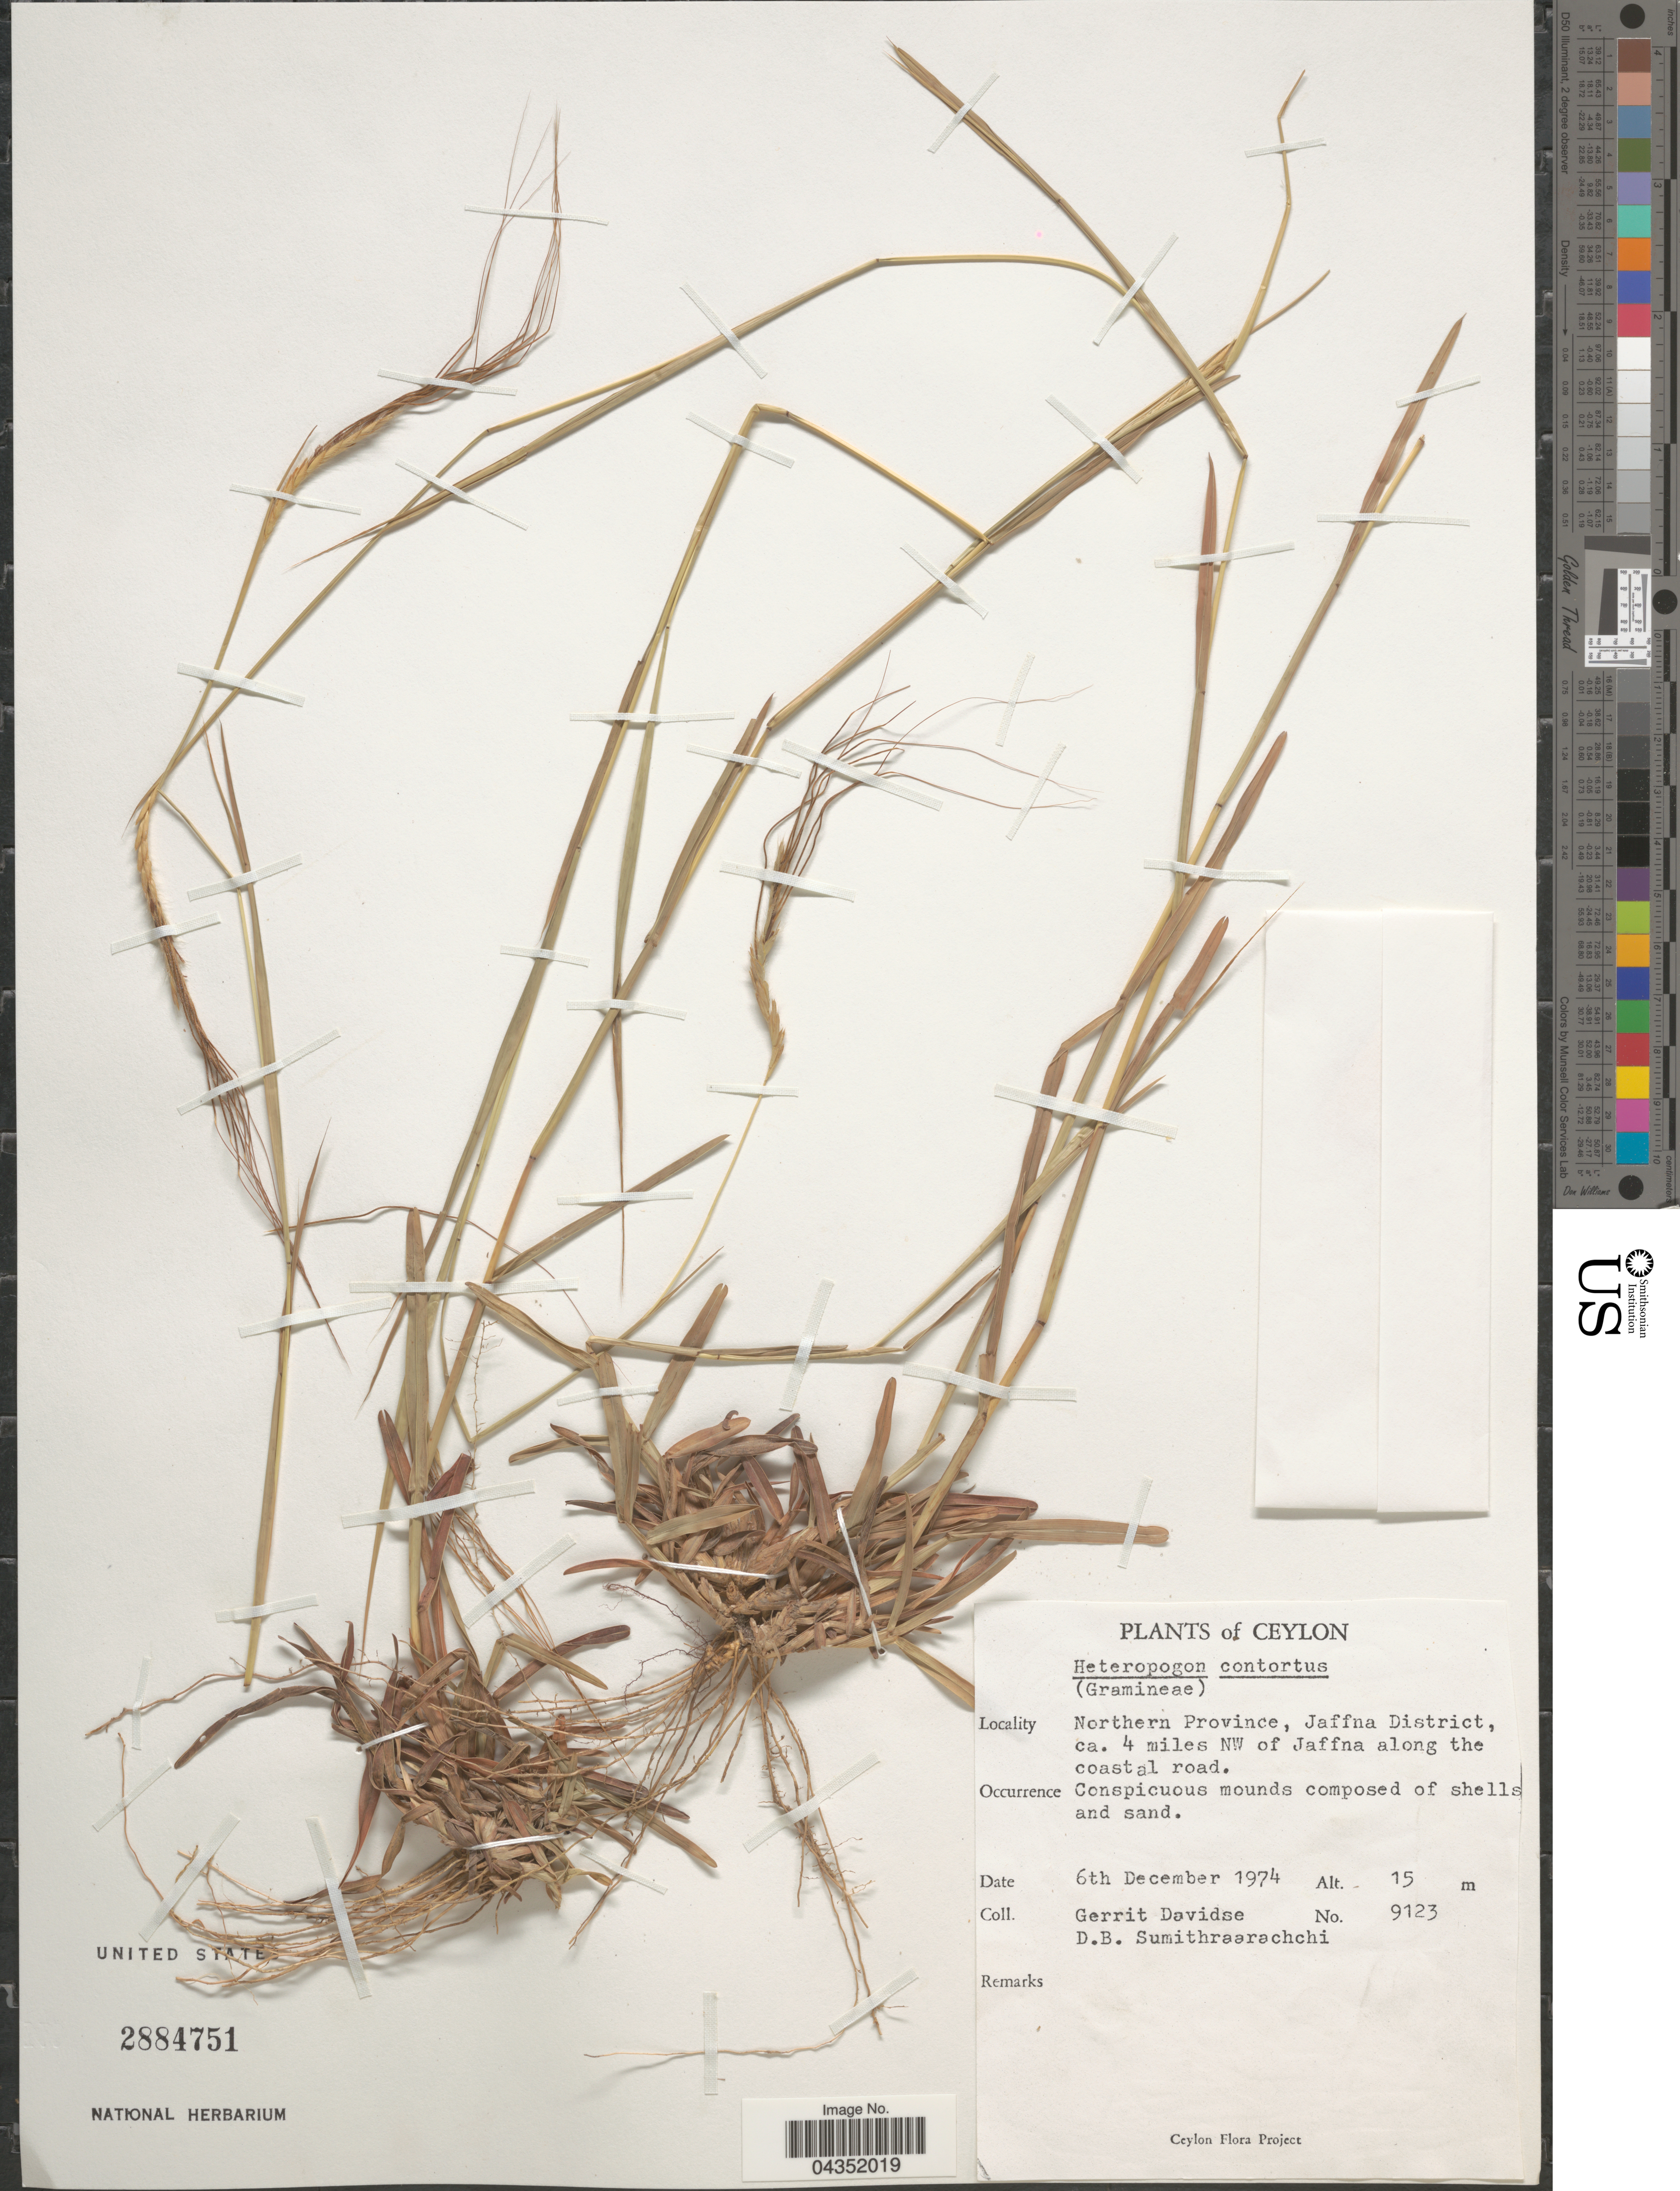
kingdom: Plantae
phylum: Tracheophyta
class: Liliopsida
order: Poales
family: Poaceae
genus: Heteropogon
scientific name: Heteropogon contortus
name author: (L.) P. Beauv. ex Roem. & Schult.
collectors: G. Davidse & D. B. Sumithraarachchi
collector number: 9123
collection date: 1974-12-06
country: Sri Lanka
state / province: Northern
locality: Ceylon. Jaffna District, ca. 4 miles NW of Jaffna along the coastal road.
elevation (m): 15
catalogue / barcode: US 2884751